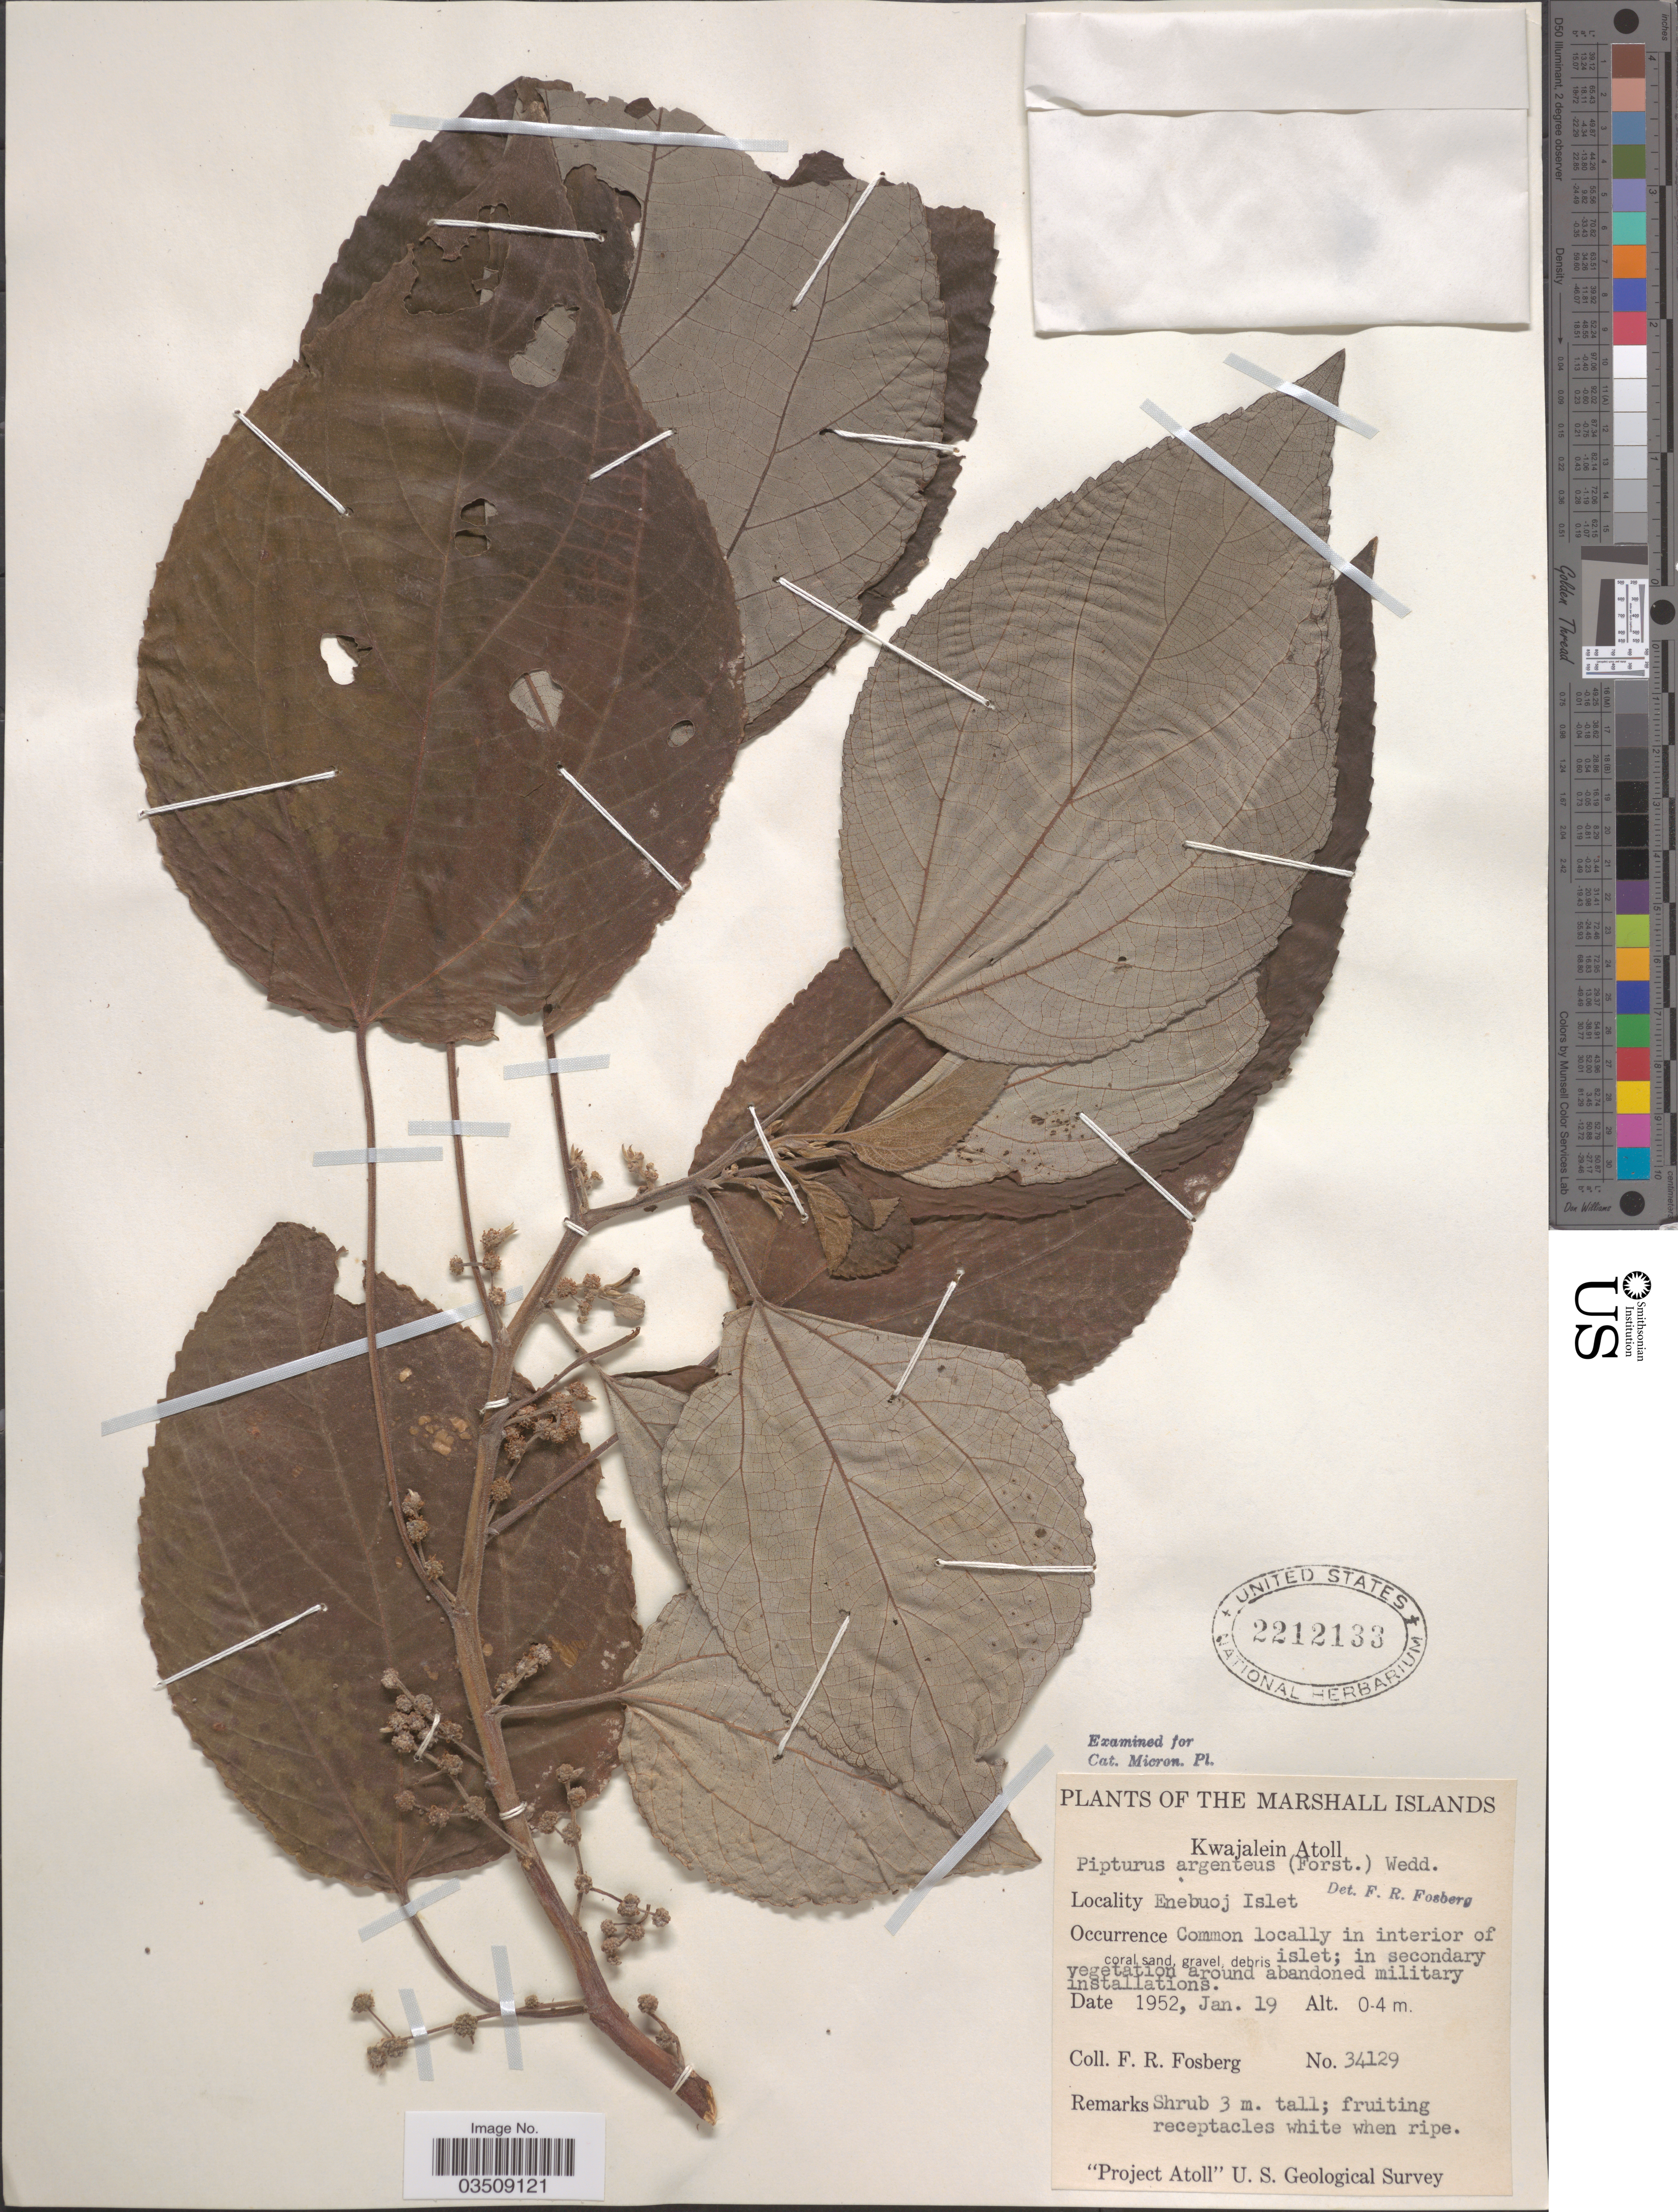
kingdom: Plantae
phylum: Tracheophyta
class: Magnoliopsida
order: Rosales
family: Urticaceae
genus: Pipturus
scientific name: Pipturus argenteus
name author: (G. Forst.) Wedd.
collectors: F. R. Fosberg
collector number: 34129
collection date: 1952-01-19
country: Marshall Islands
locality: Kwajalein Atoll. Enebuoj Islet.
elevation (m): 0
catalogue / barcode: US 2212133